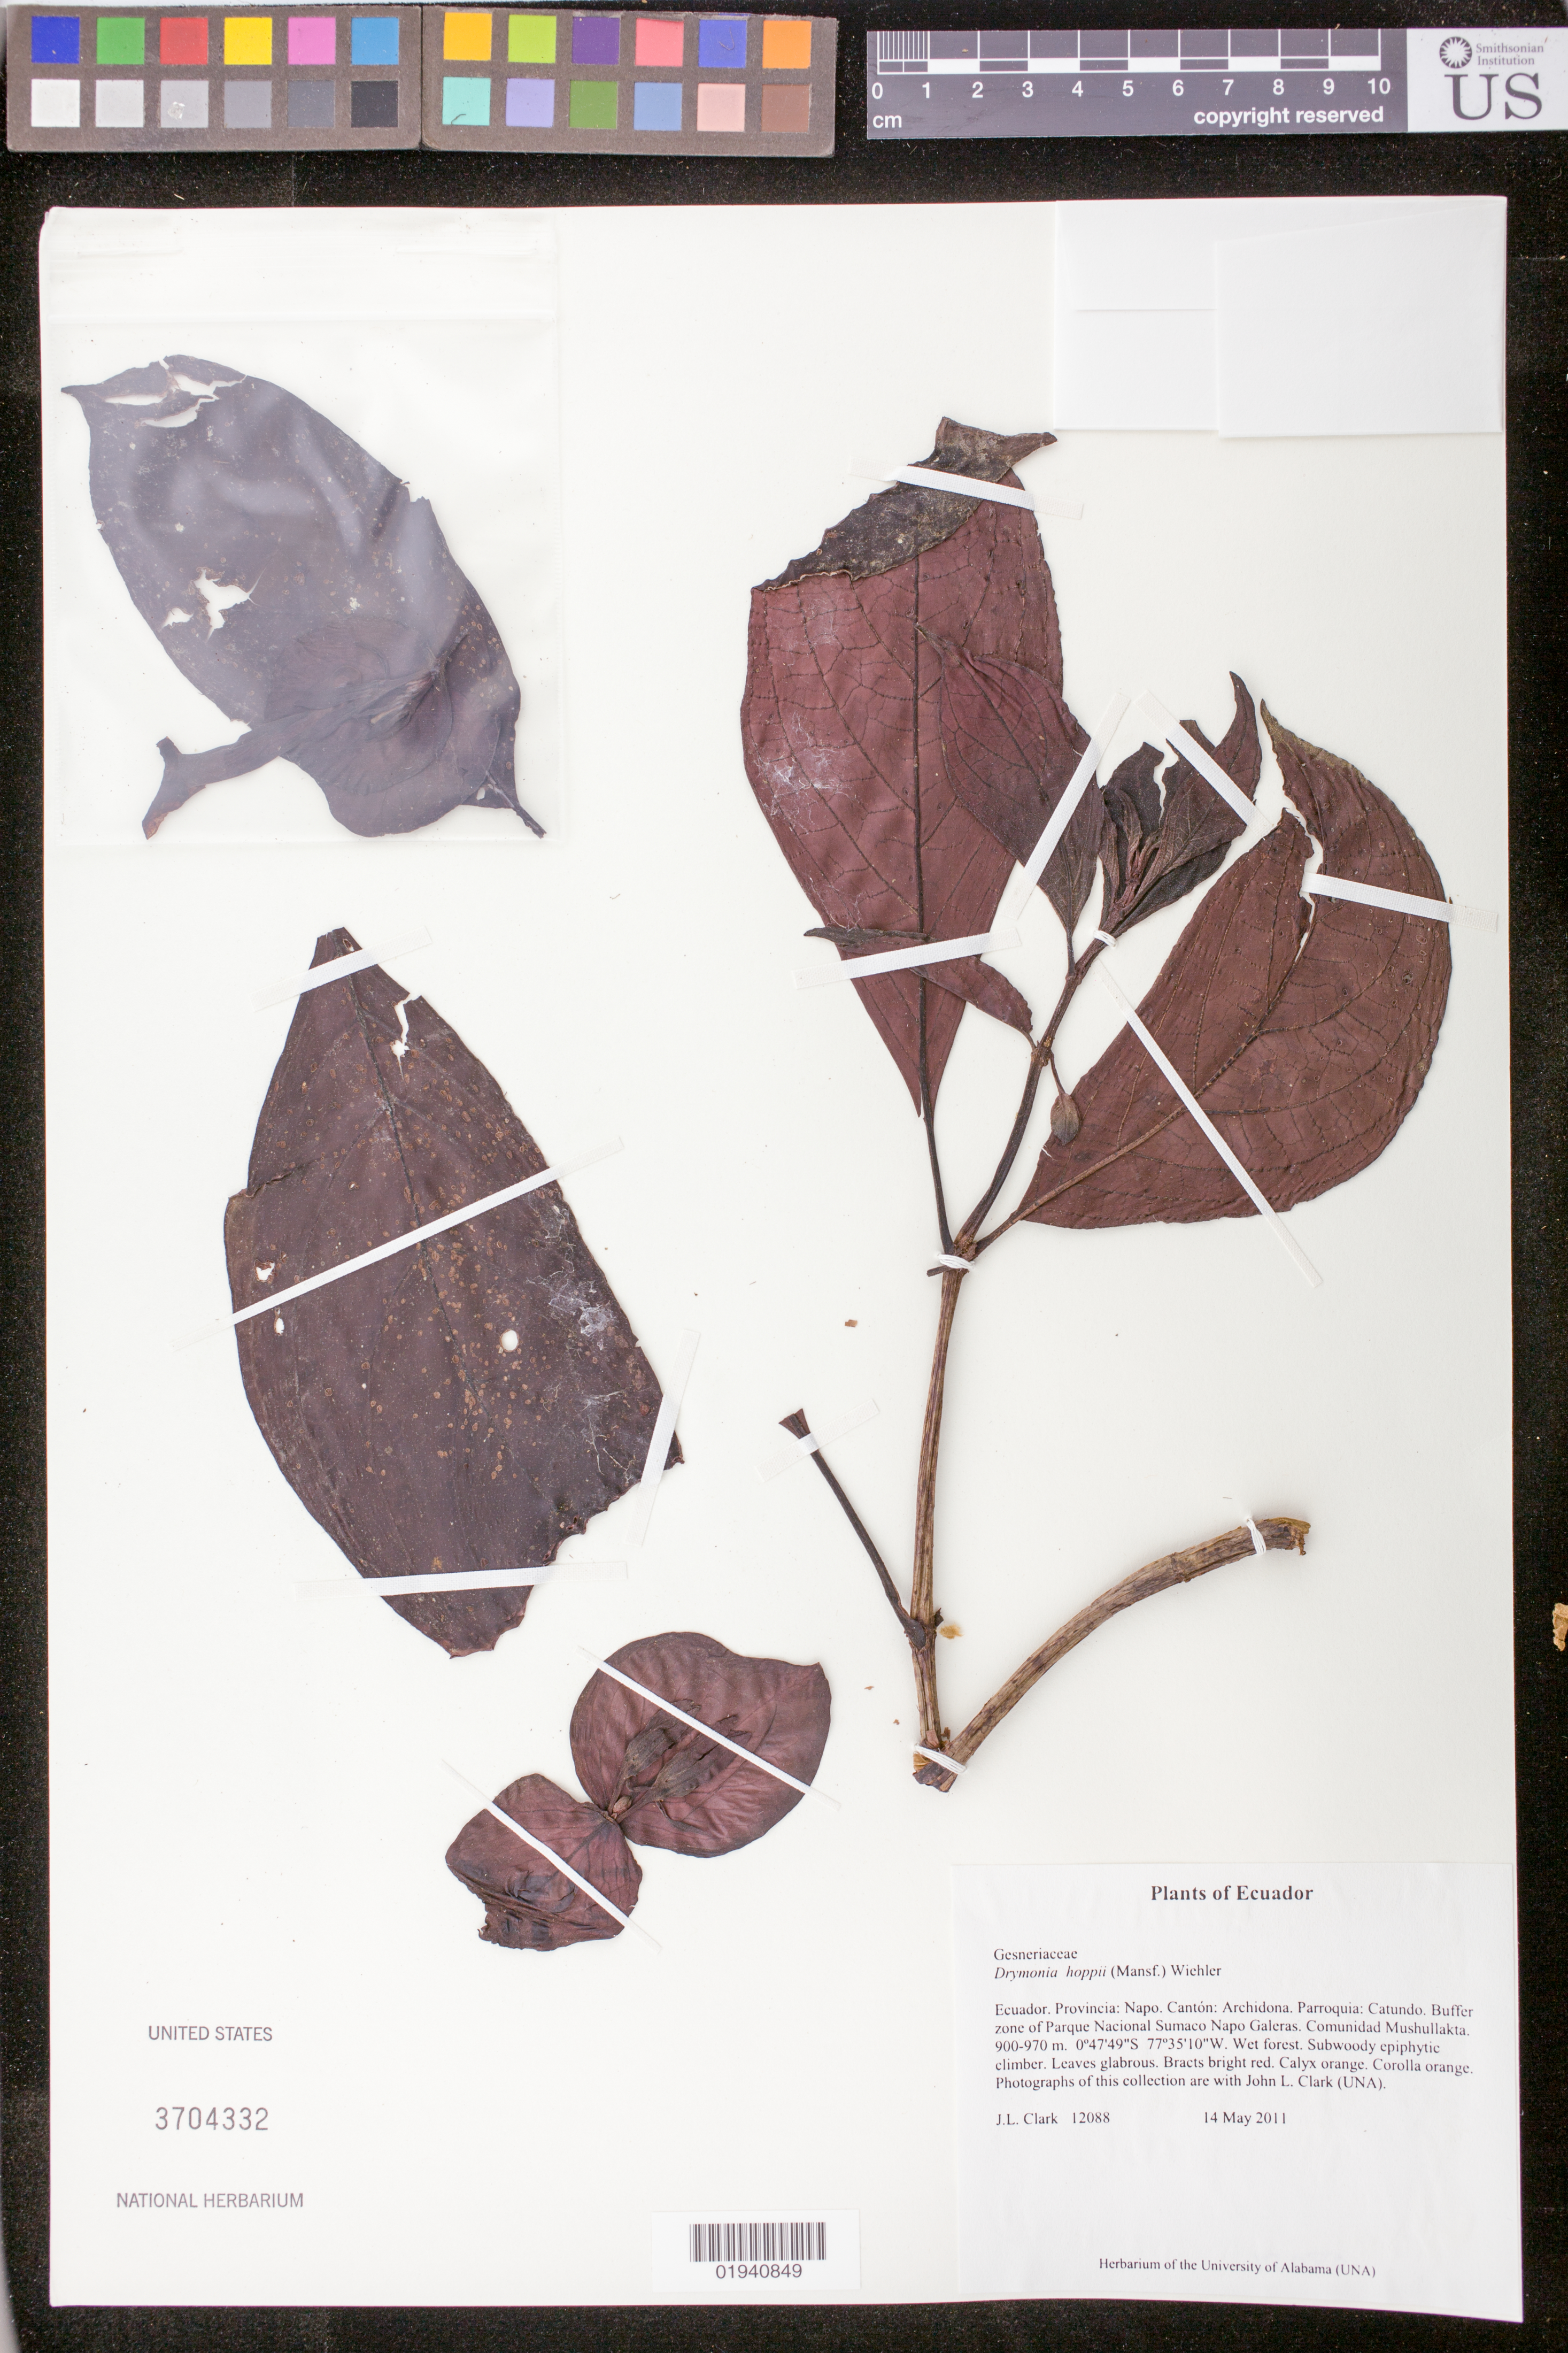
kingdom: Plantae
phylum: Tracheophyta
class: Magnoliopsida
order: Lamiales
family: Gesneriaceae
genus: Drymonia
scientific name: Drymonia hoppii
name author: (Mansf.) Wiehler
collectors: J. L. Clark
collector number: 12088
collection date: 2011-05-14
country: Ecuador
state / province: Napo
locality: Canton Archidona, Parroquia Catundo, Buffer zone of Parque National Sumaco Napo Galeras. Communidad Mushullakta.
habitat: Wet forest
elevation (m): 900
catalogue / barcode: US 3704332